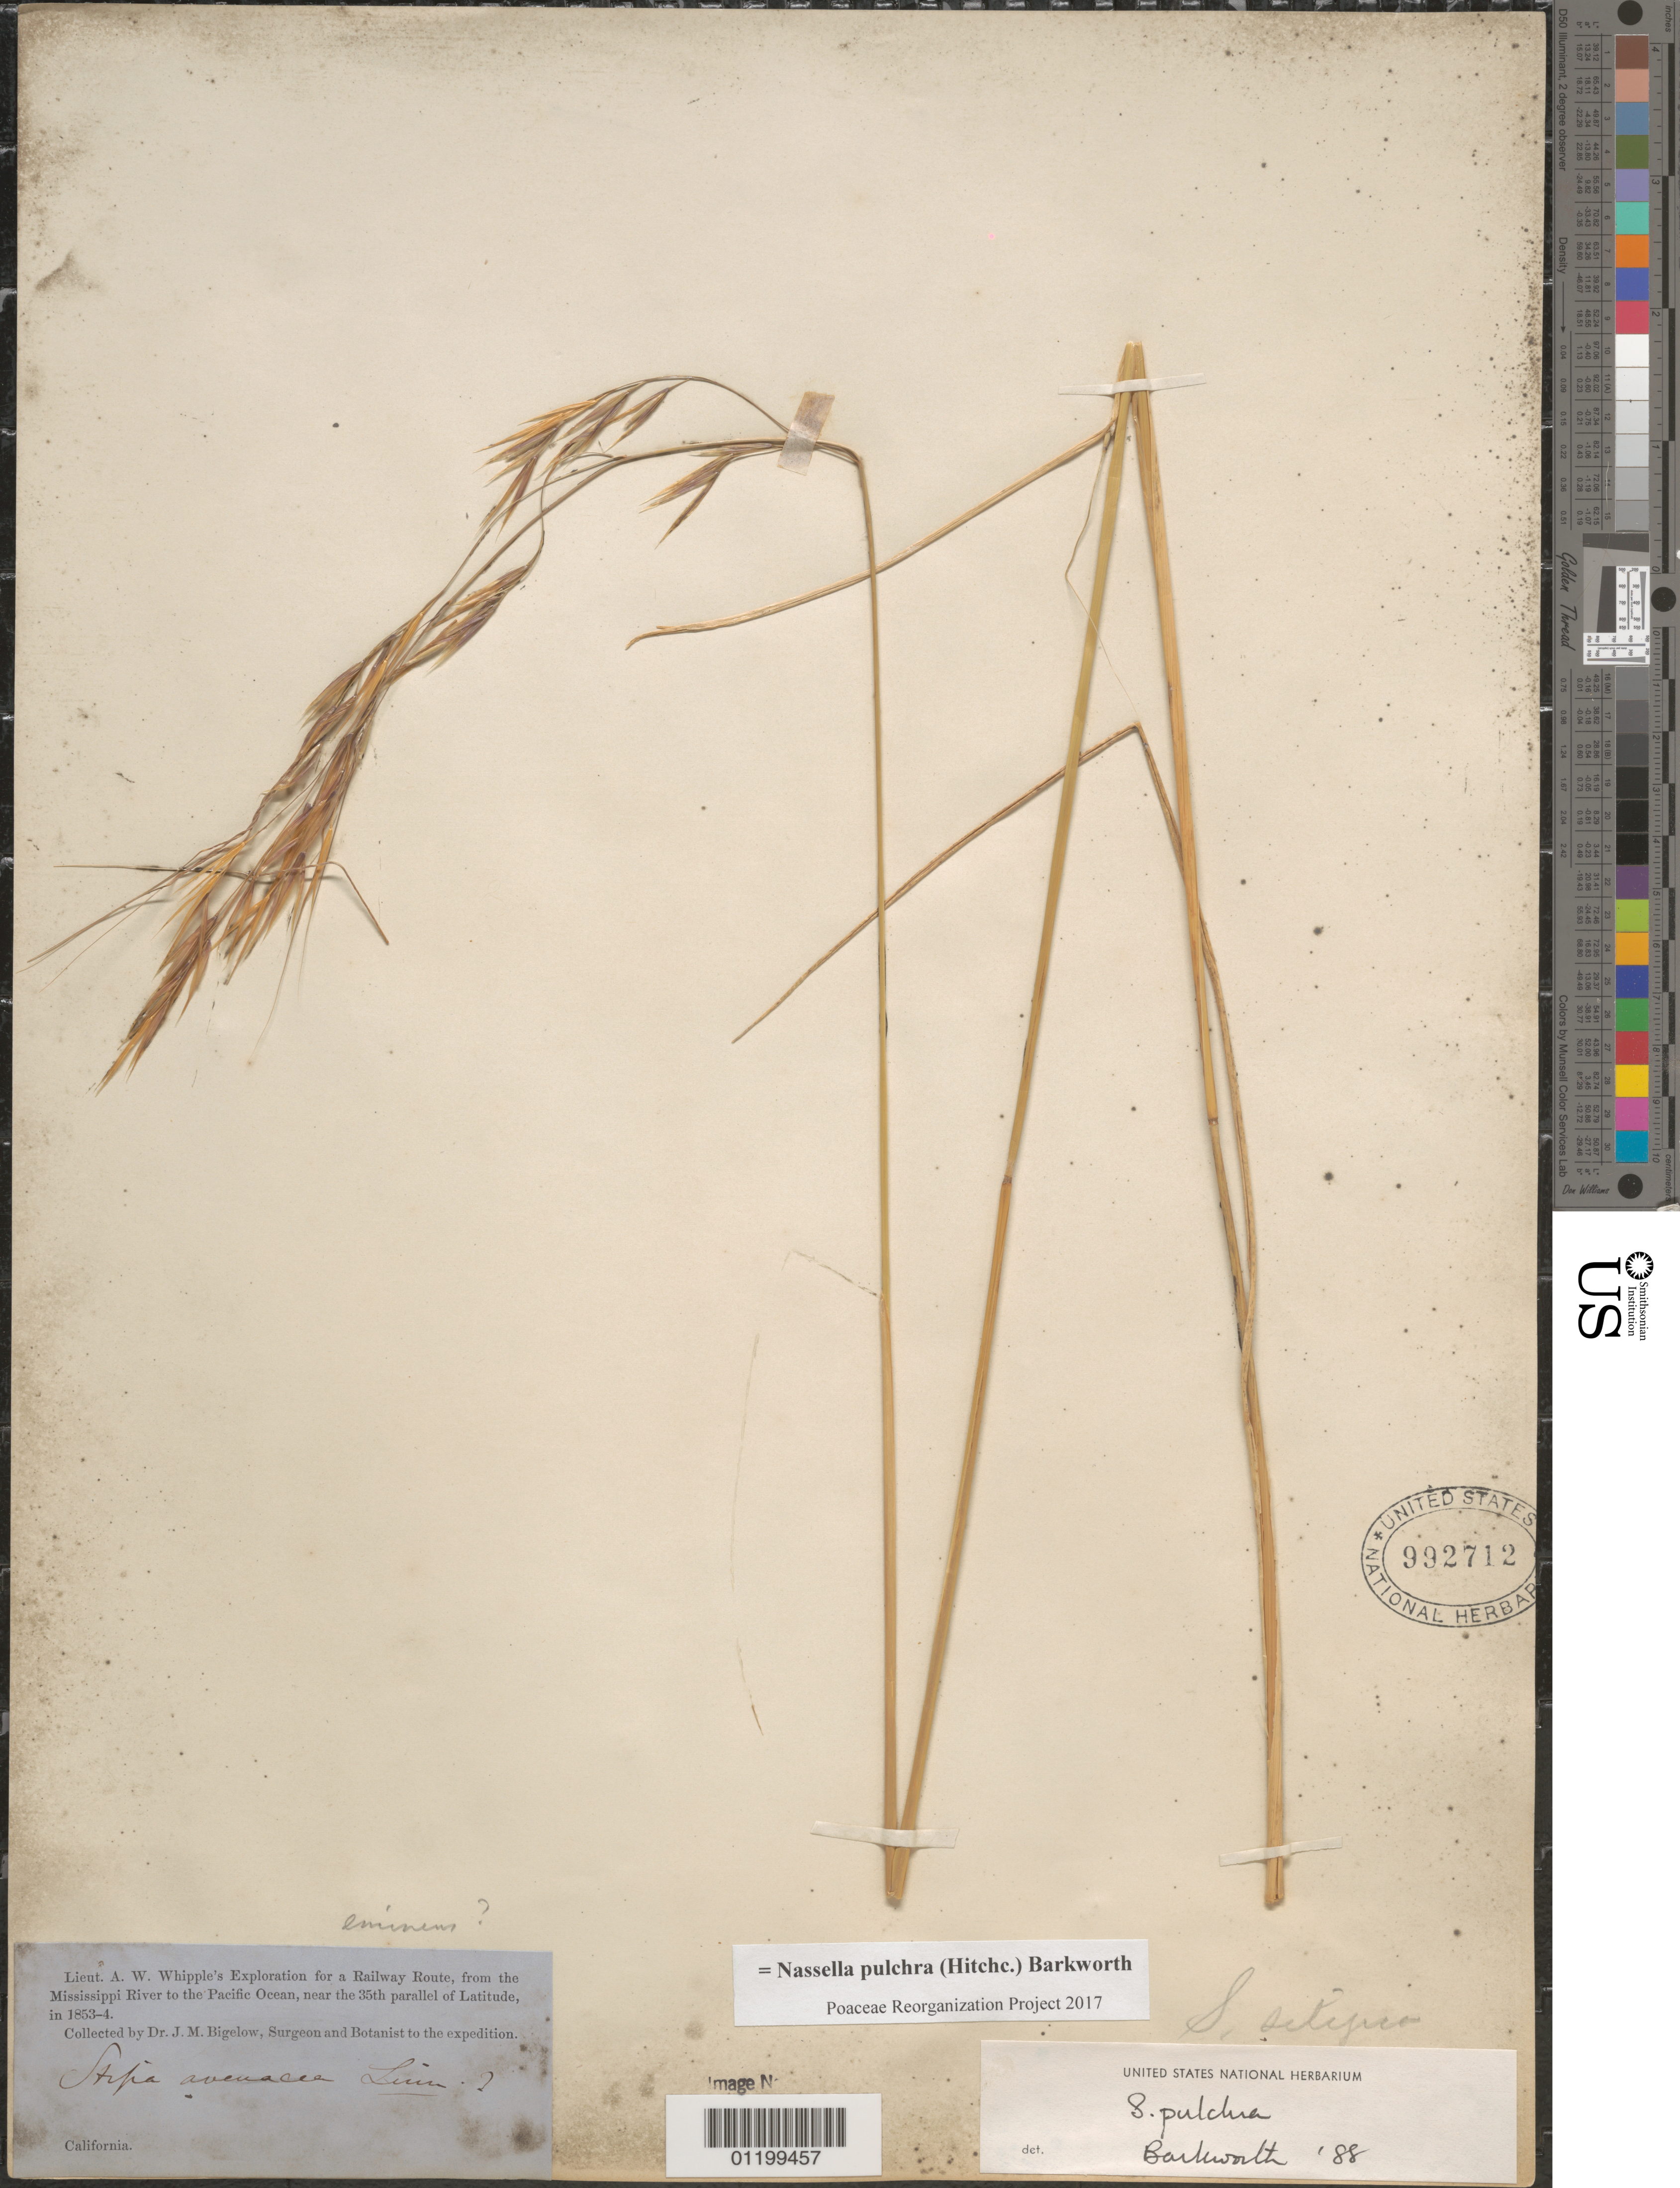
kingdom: Plantae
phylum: Tracheophyta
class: Liliopsida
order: Poales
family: Poaceae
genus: Nassella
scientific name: Nassella pulchra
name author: (Hitchc.) Barkworth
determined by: Poaceae Reorganization Project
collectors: J. M. Bigelow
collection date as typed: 1853 to -- --- 1854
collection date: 1853/1854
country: United States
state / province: California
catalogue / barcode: US 992712